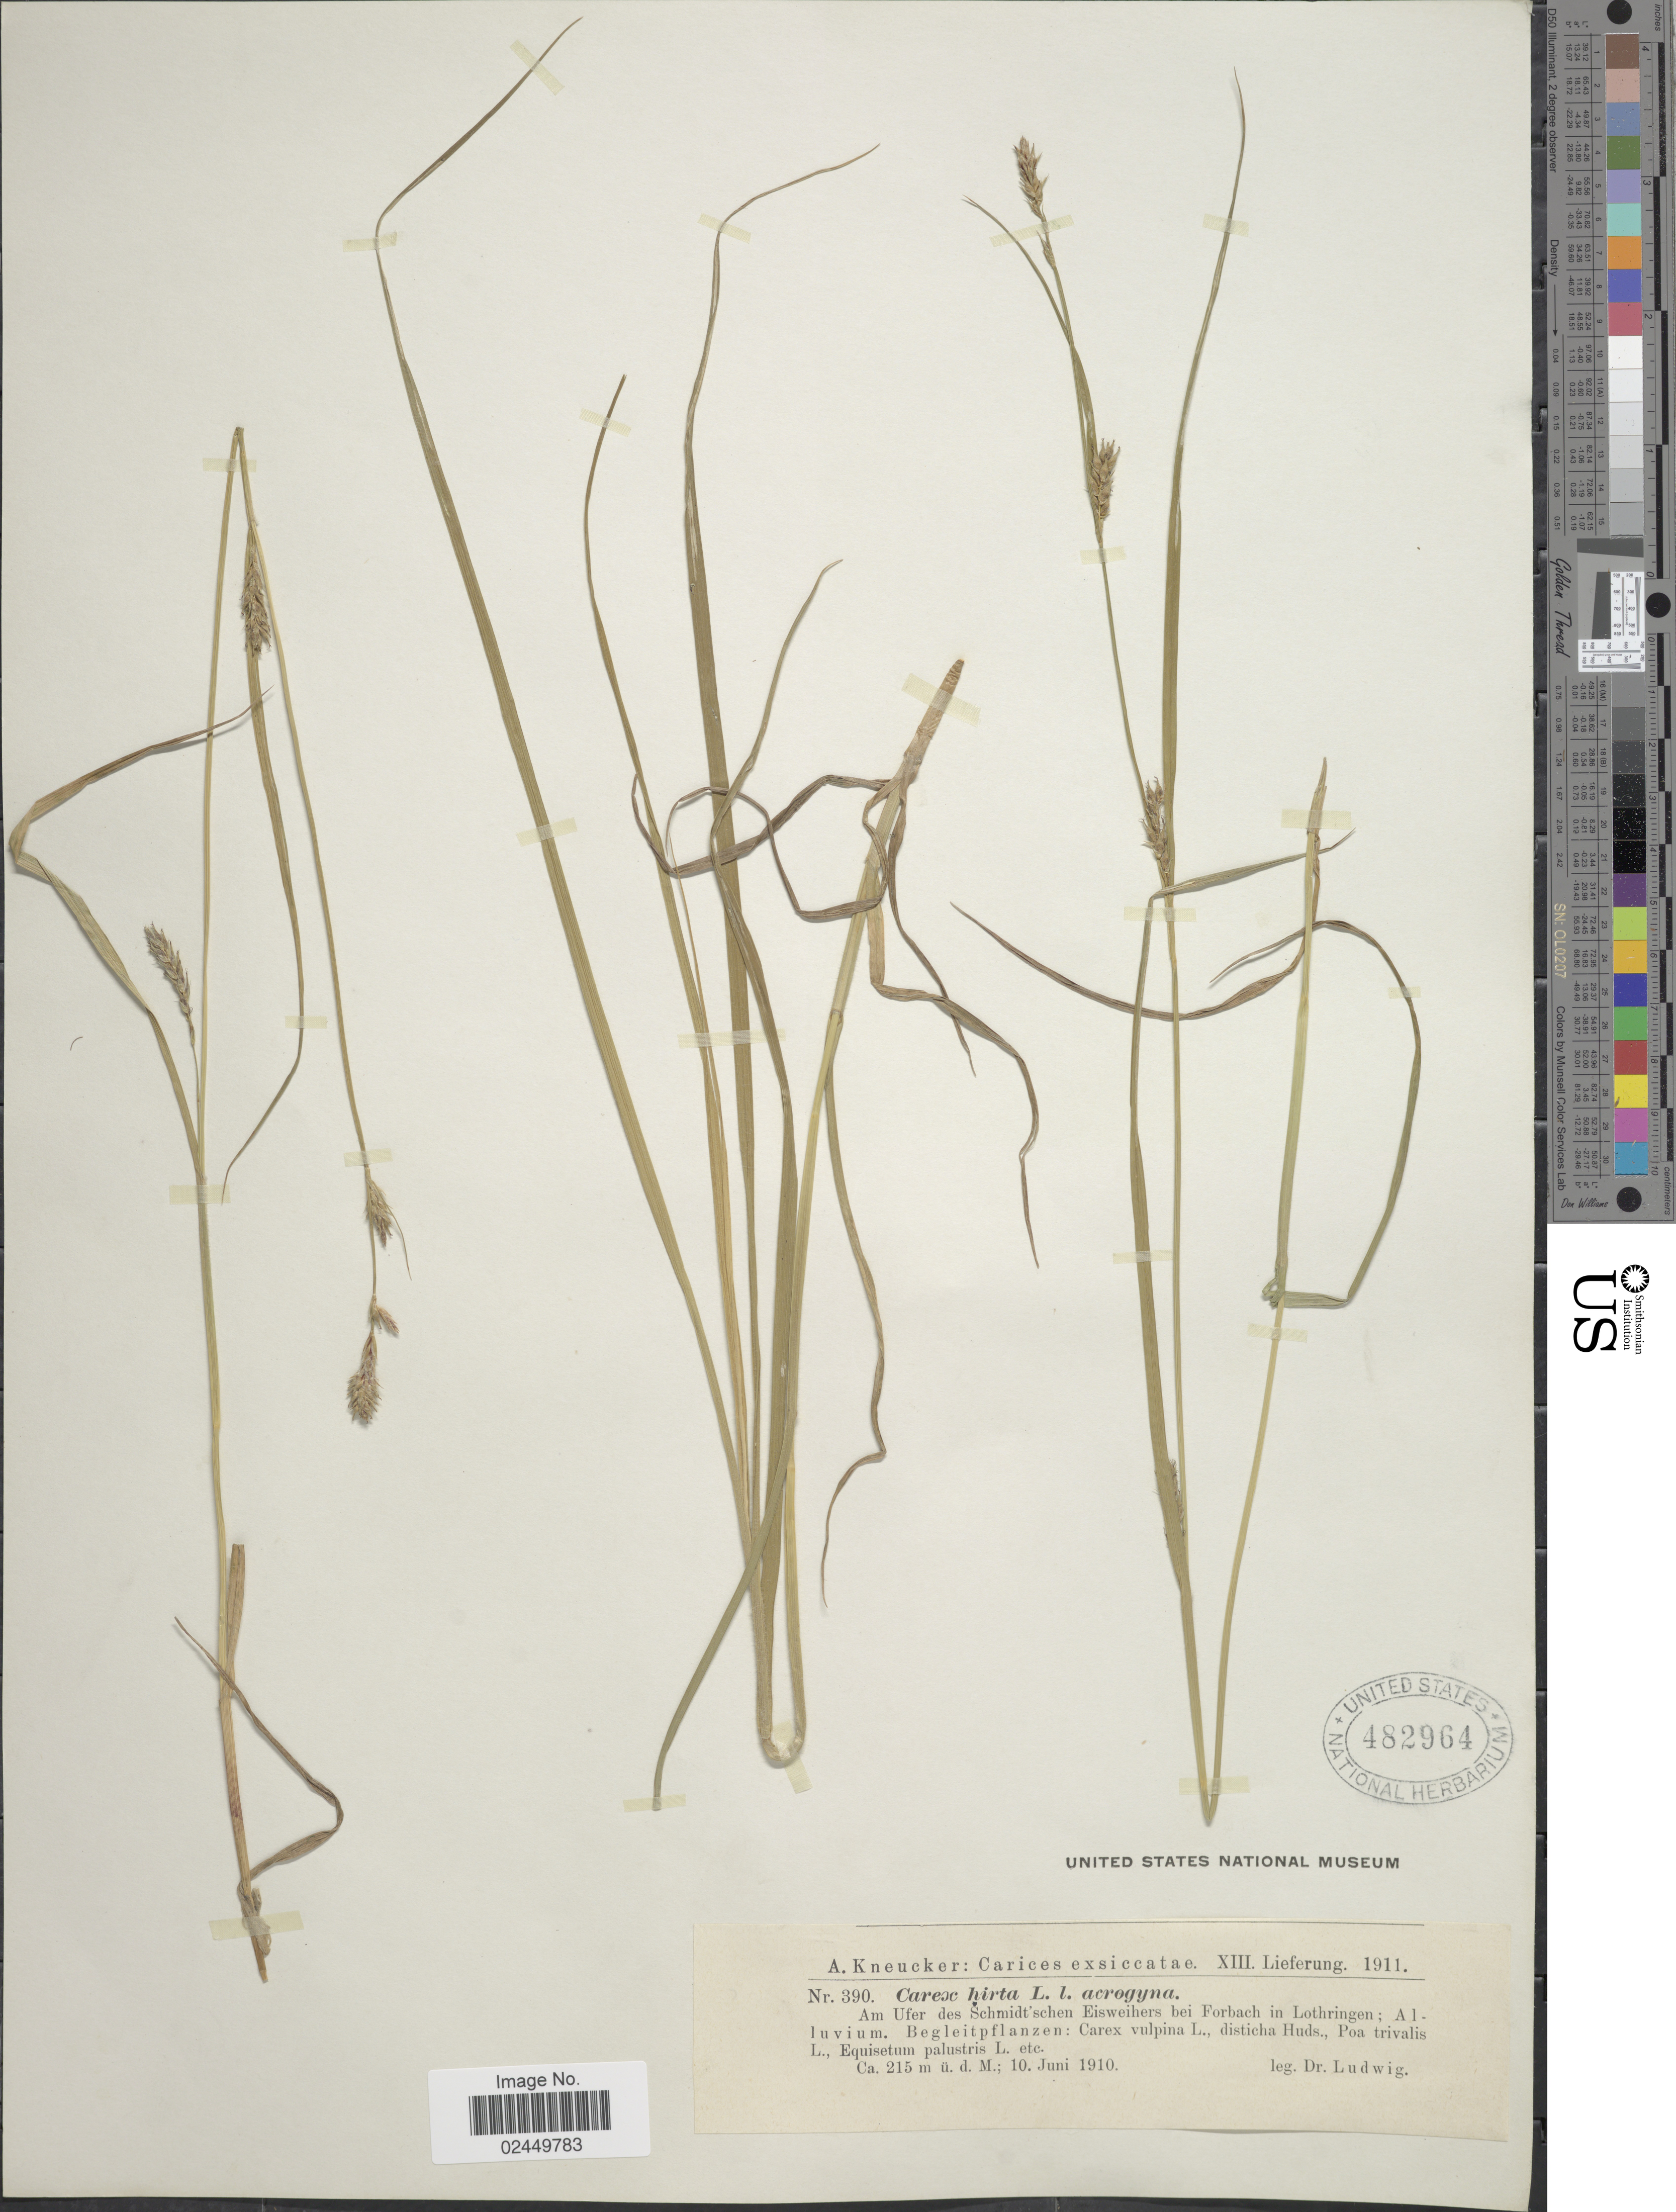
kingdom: Plantae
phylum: Tracheophyta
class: Liliopsida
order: Poales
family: Cyperaceae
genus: Carex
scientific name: Carex hirta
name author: L.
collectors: Ludwig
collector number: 390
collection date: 1910-06-10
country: France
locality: Am Ufer des Schmidt'schen Eisweihers bei Forbach in Lothringen; Alluvium. disticha Huds., Poa trivalis L.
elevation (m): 215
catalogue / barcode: US 482964